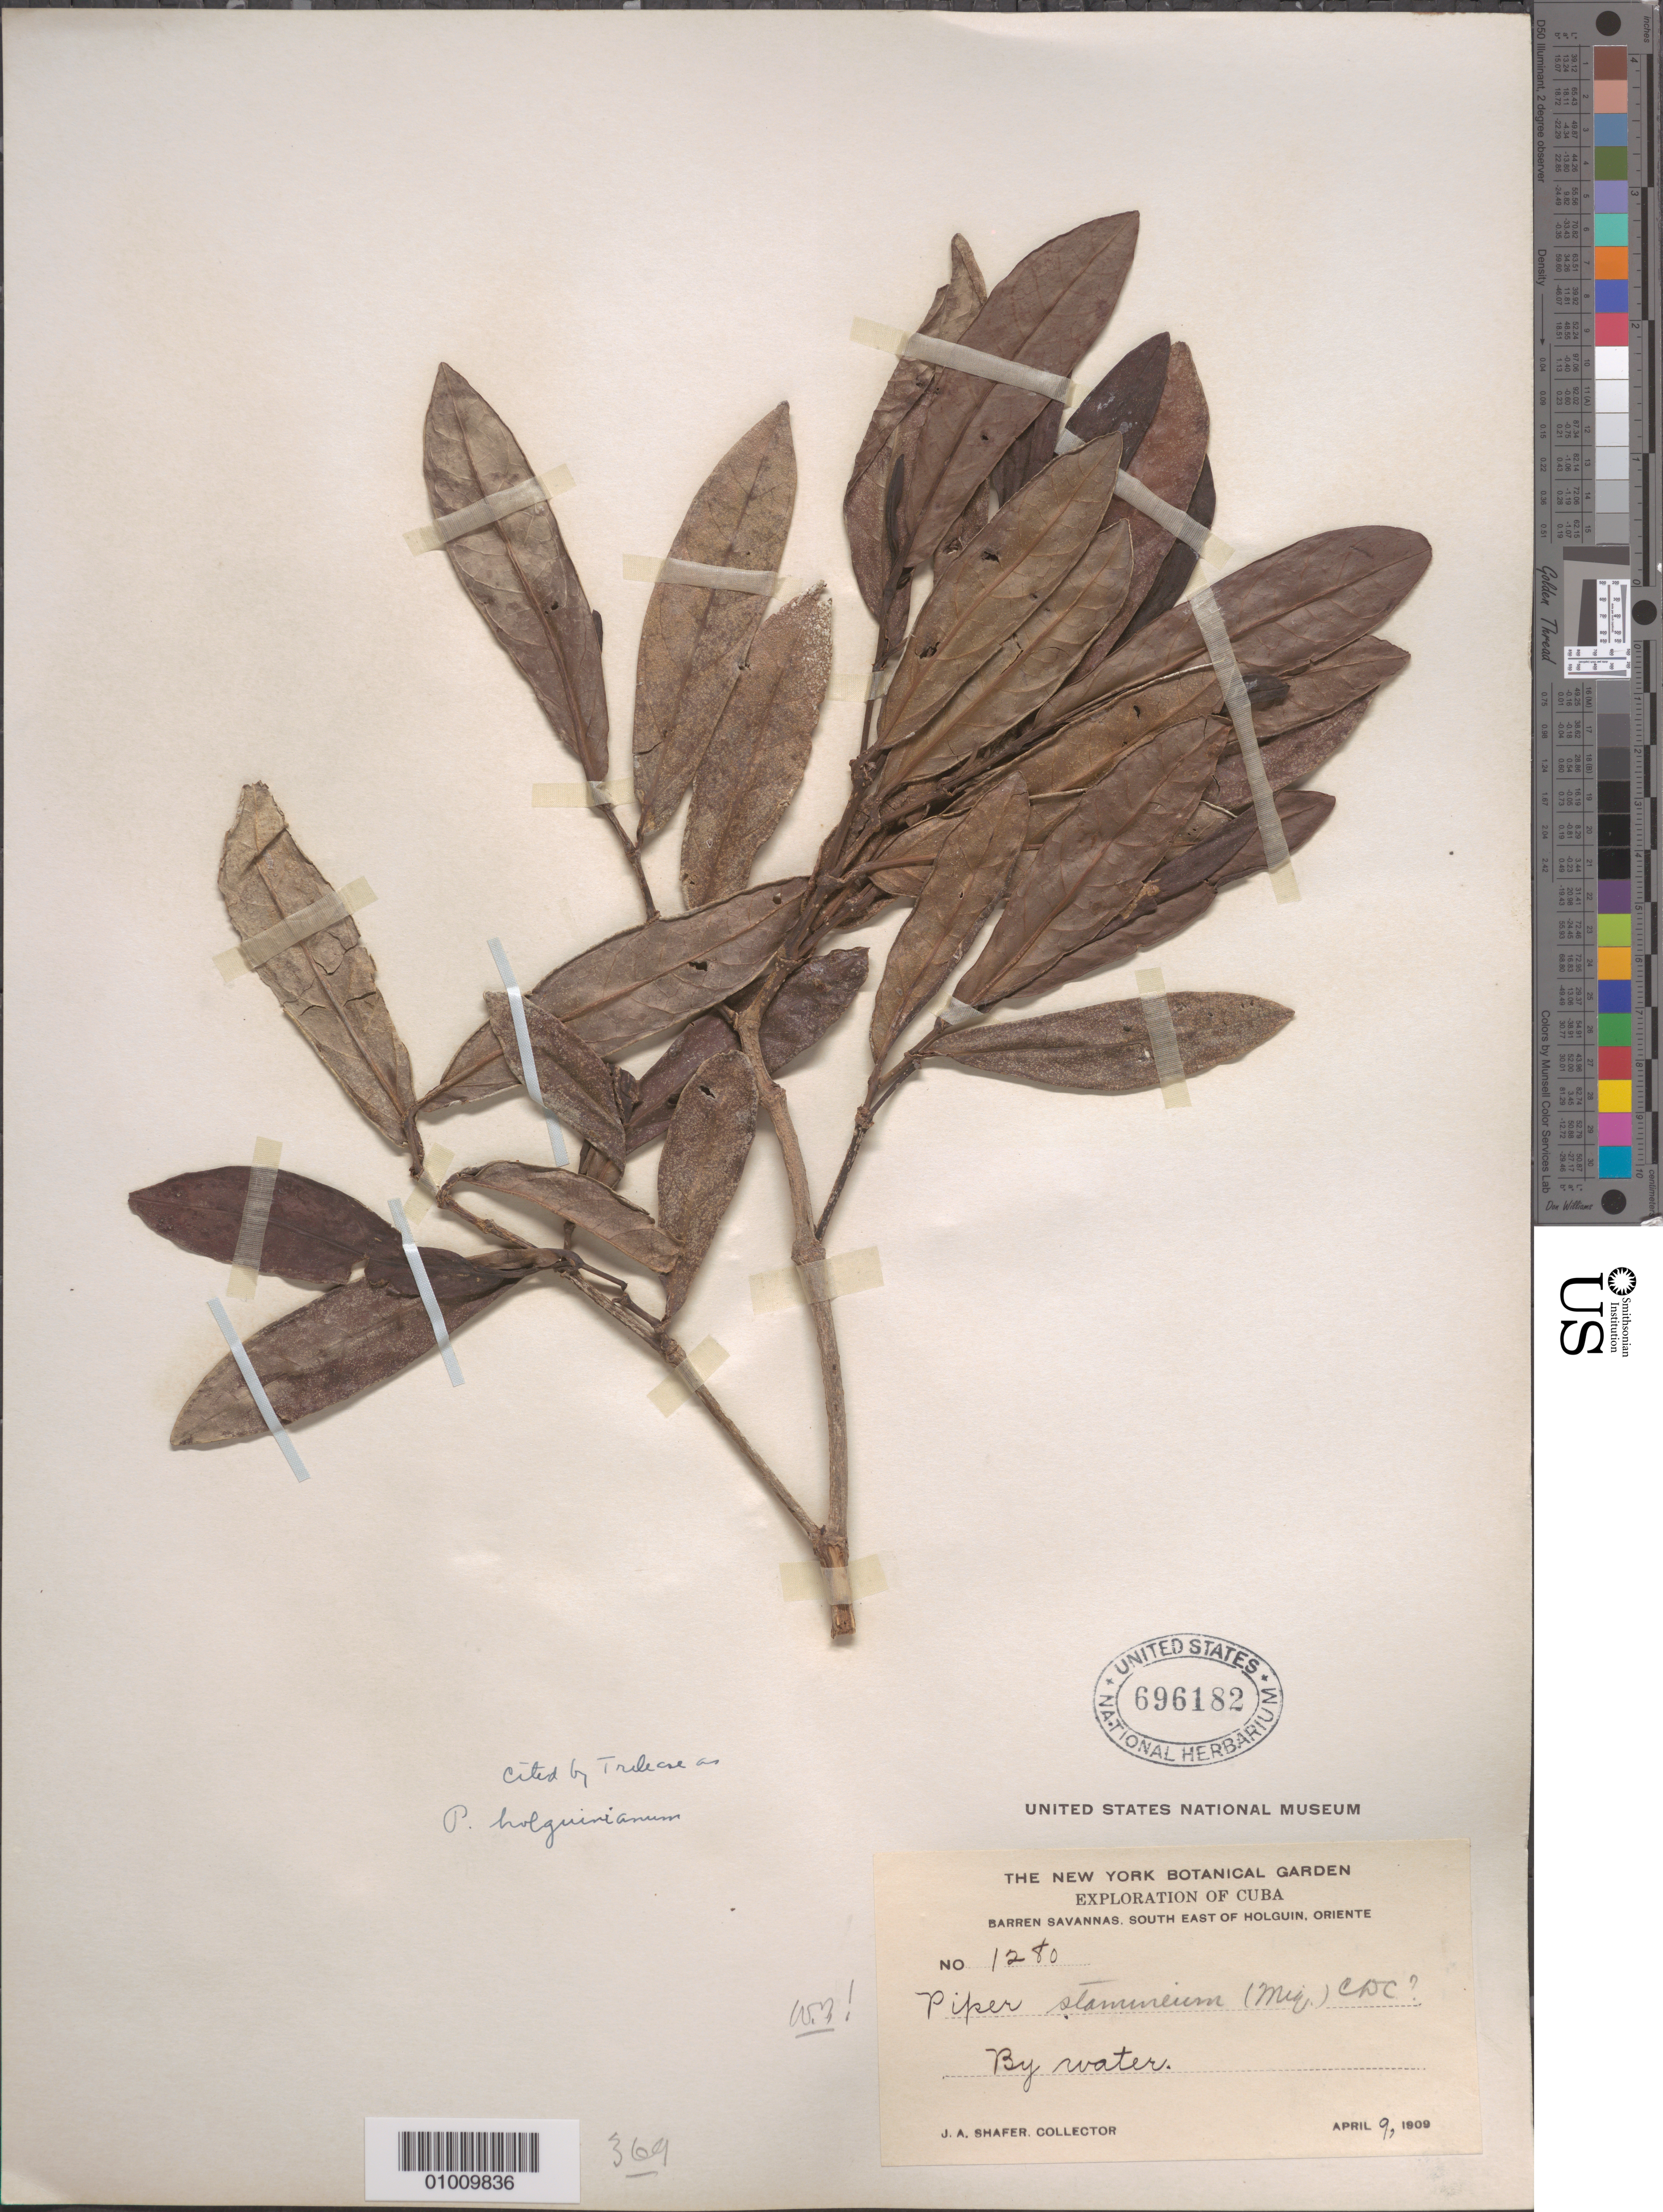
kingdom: Plantae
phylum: Tracheophyta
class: Magnoliopsida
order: Piperales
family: Piperaceae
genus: Piper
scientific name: Piper holguinianum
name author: Trel.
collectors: J. A. Shafer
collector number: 1280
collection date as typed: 09 Apr 1909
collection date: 1909-04-09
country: Cuba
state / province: Holguín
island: Cuba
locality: By water Barren Savannas, SE of Holguin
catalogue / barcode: US 696182